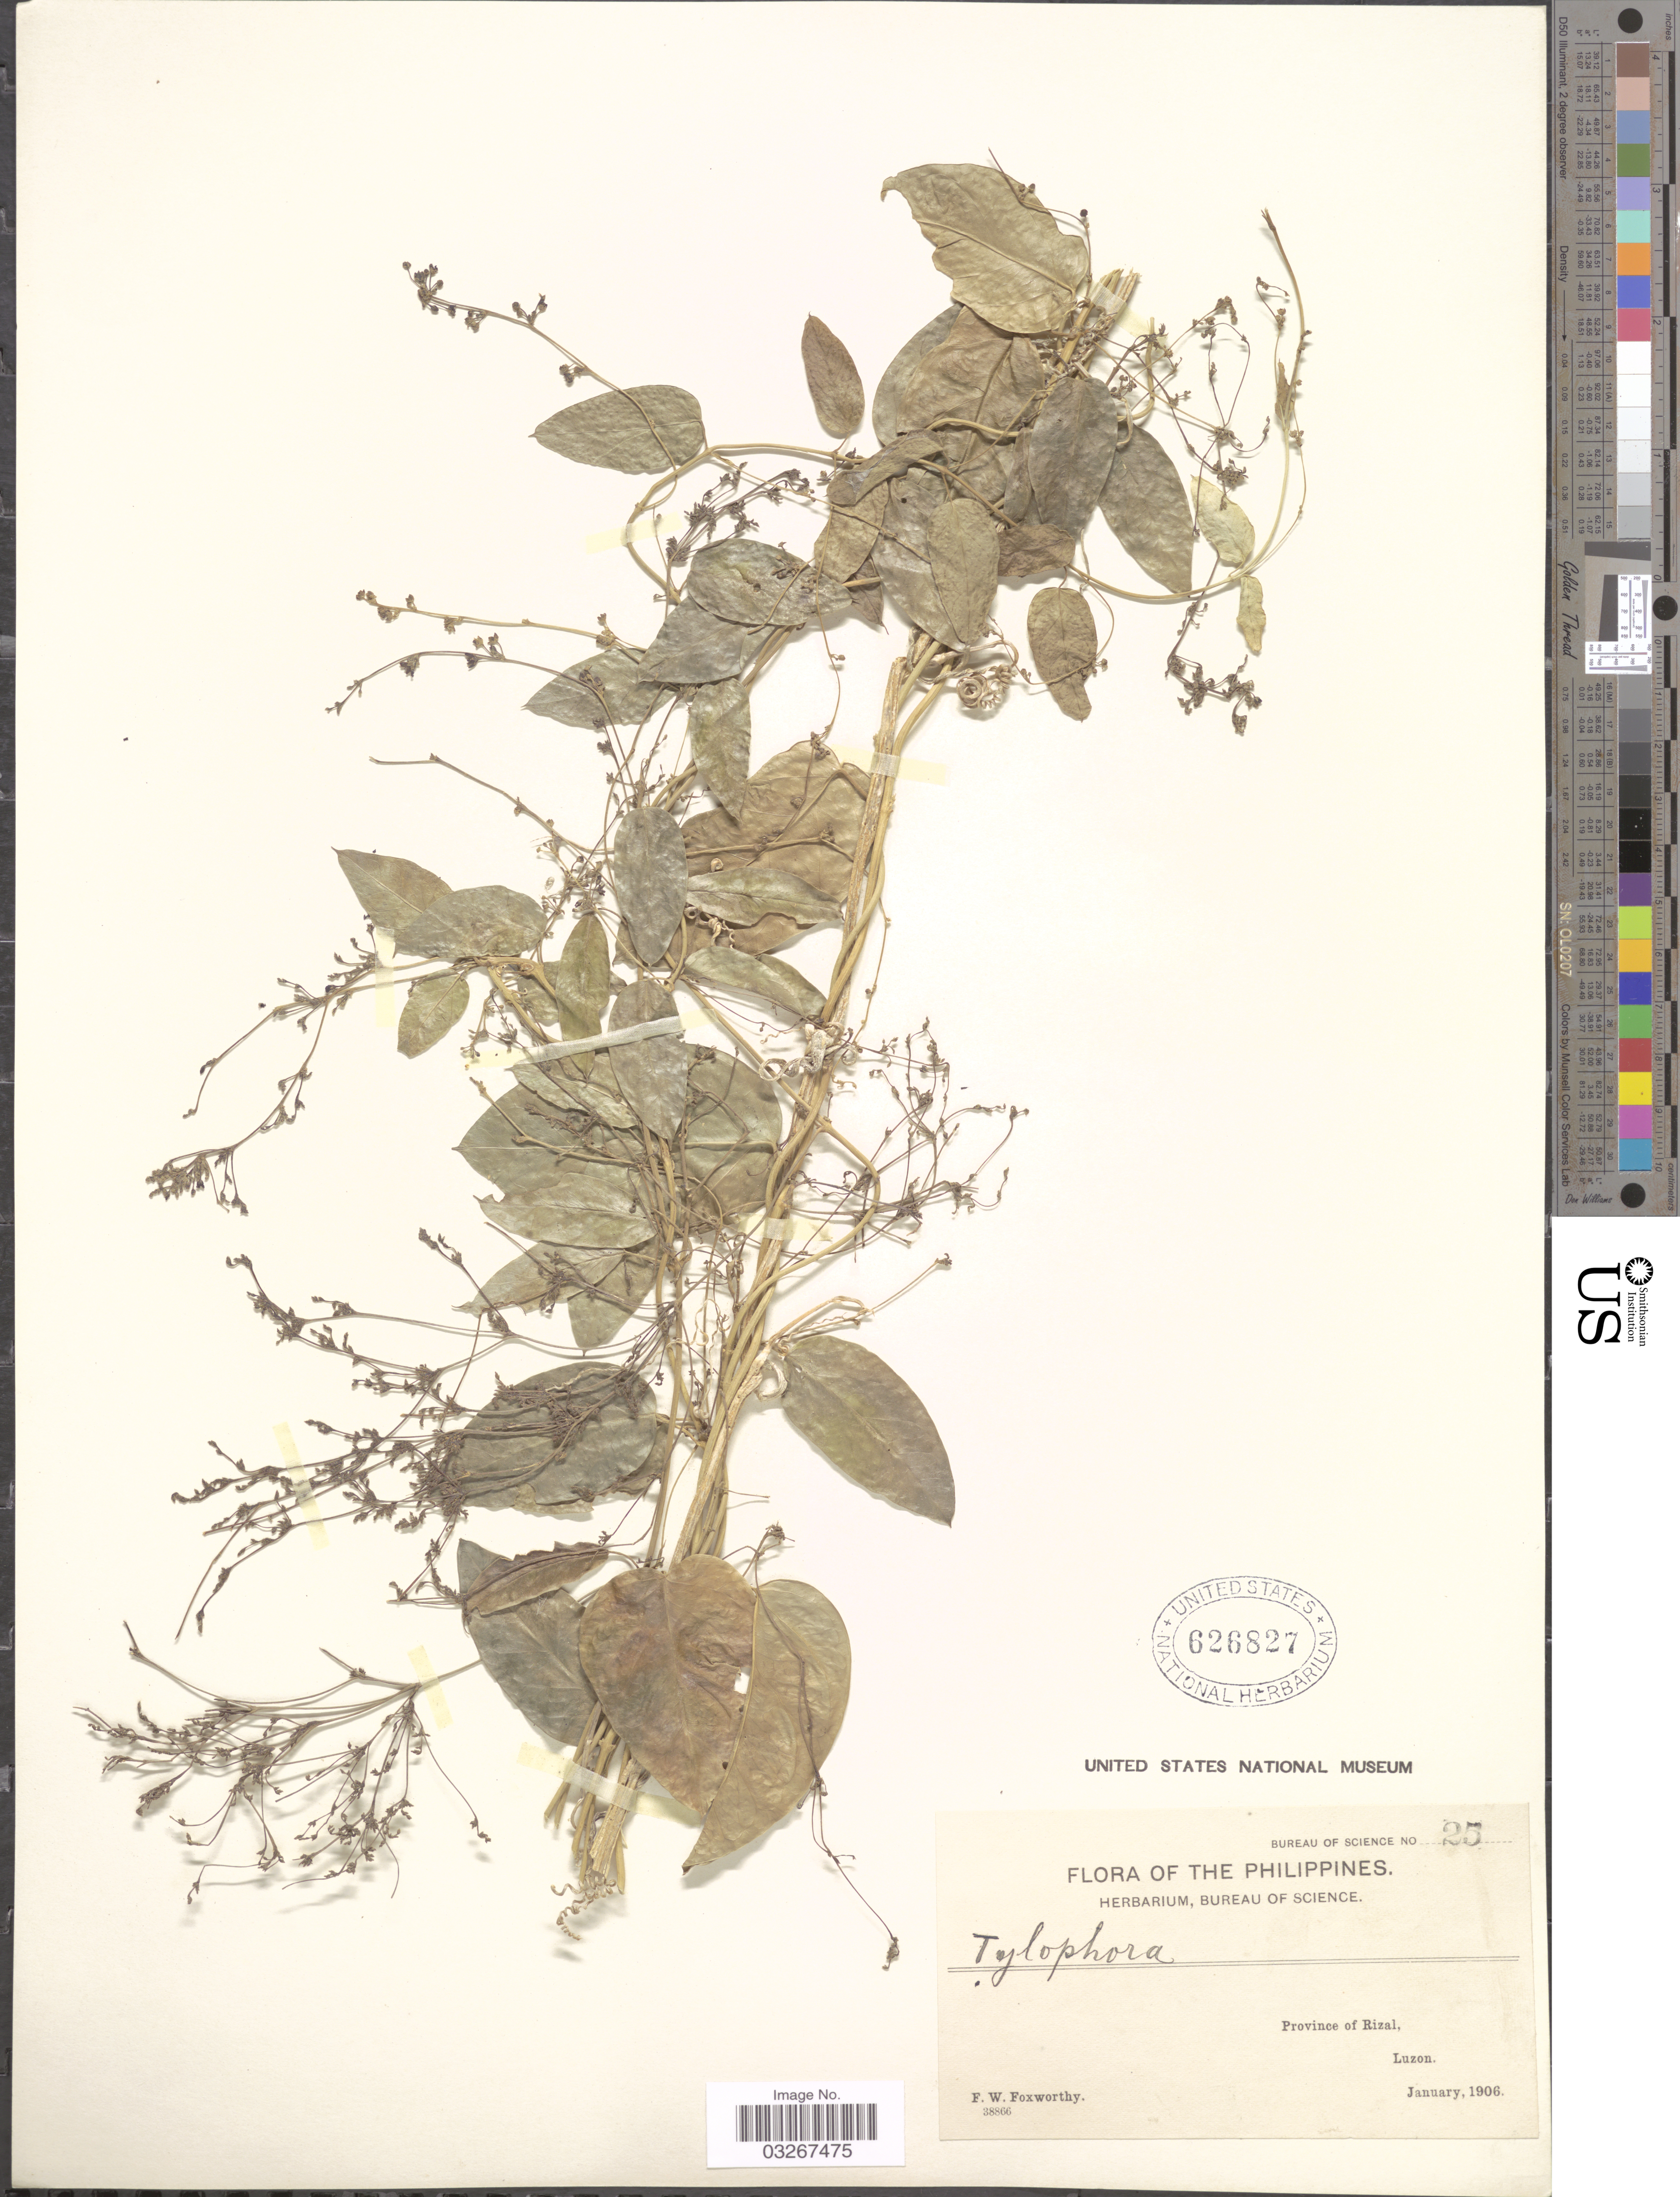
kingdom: Plantae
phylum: Tracheophyta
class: Magnoliopsida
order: Gentianales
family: Apocynaceae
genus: Tylophora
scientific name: Tylophora perrottetiana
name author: Decne.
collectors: F. W. Foxworthy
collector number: Bureau of Science 25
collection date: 1906-01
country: Philippines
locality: Province of Rizal, Luzon.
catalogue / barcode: US 626827